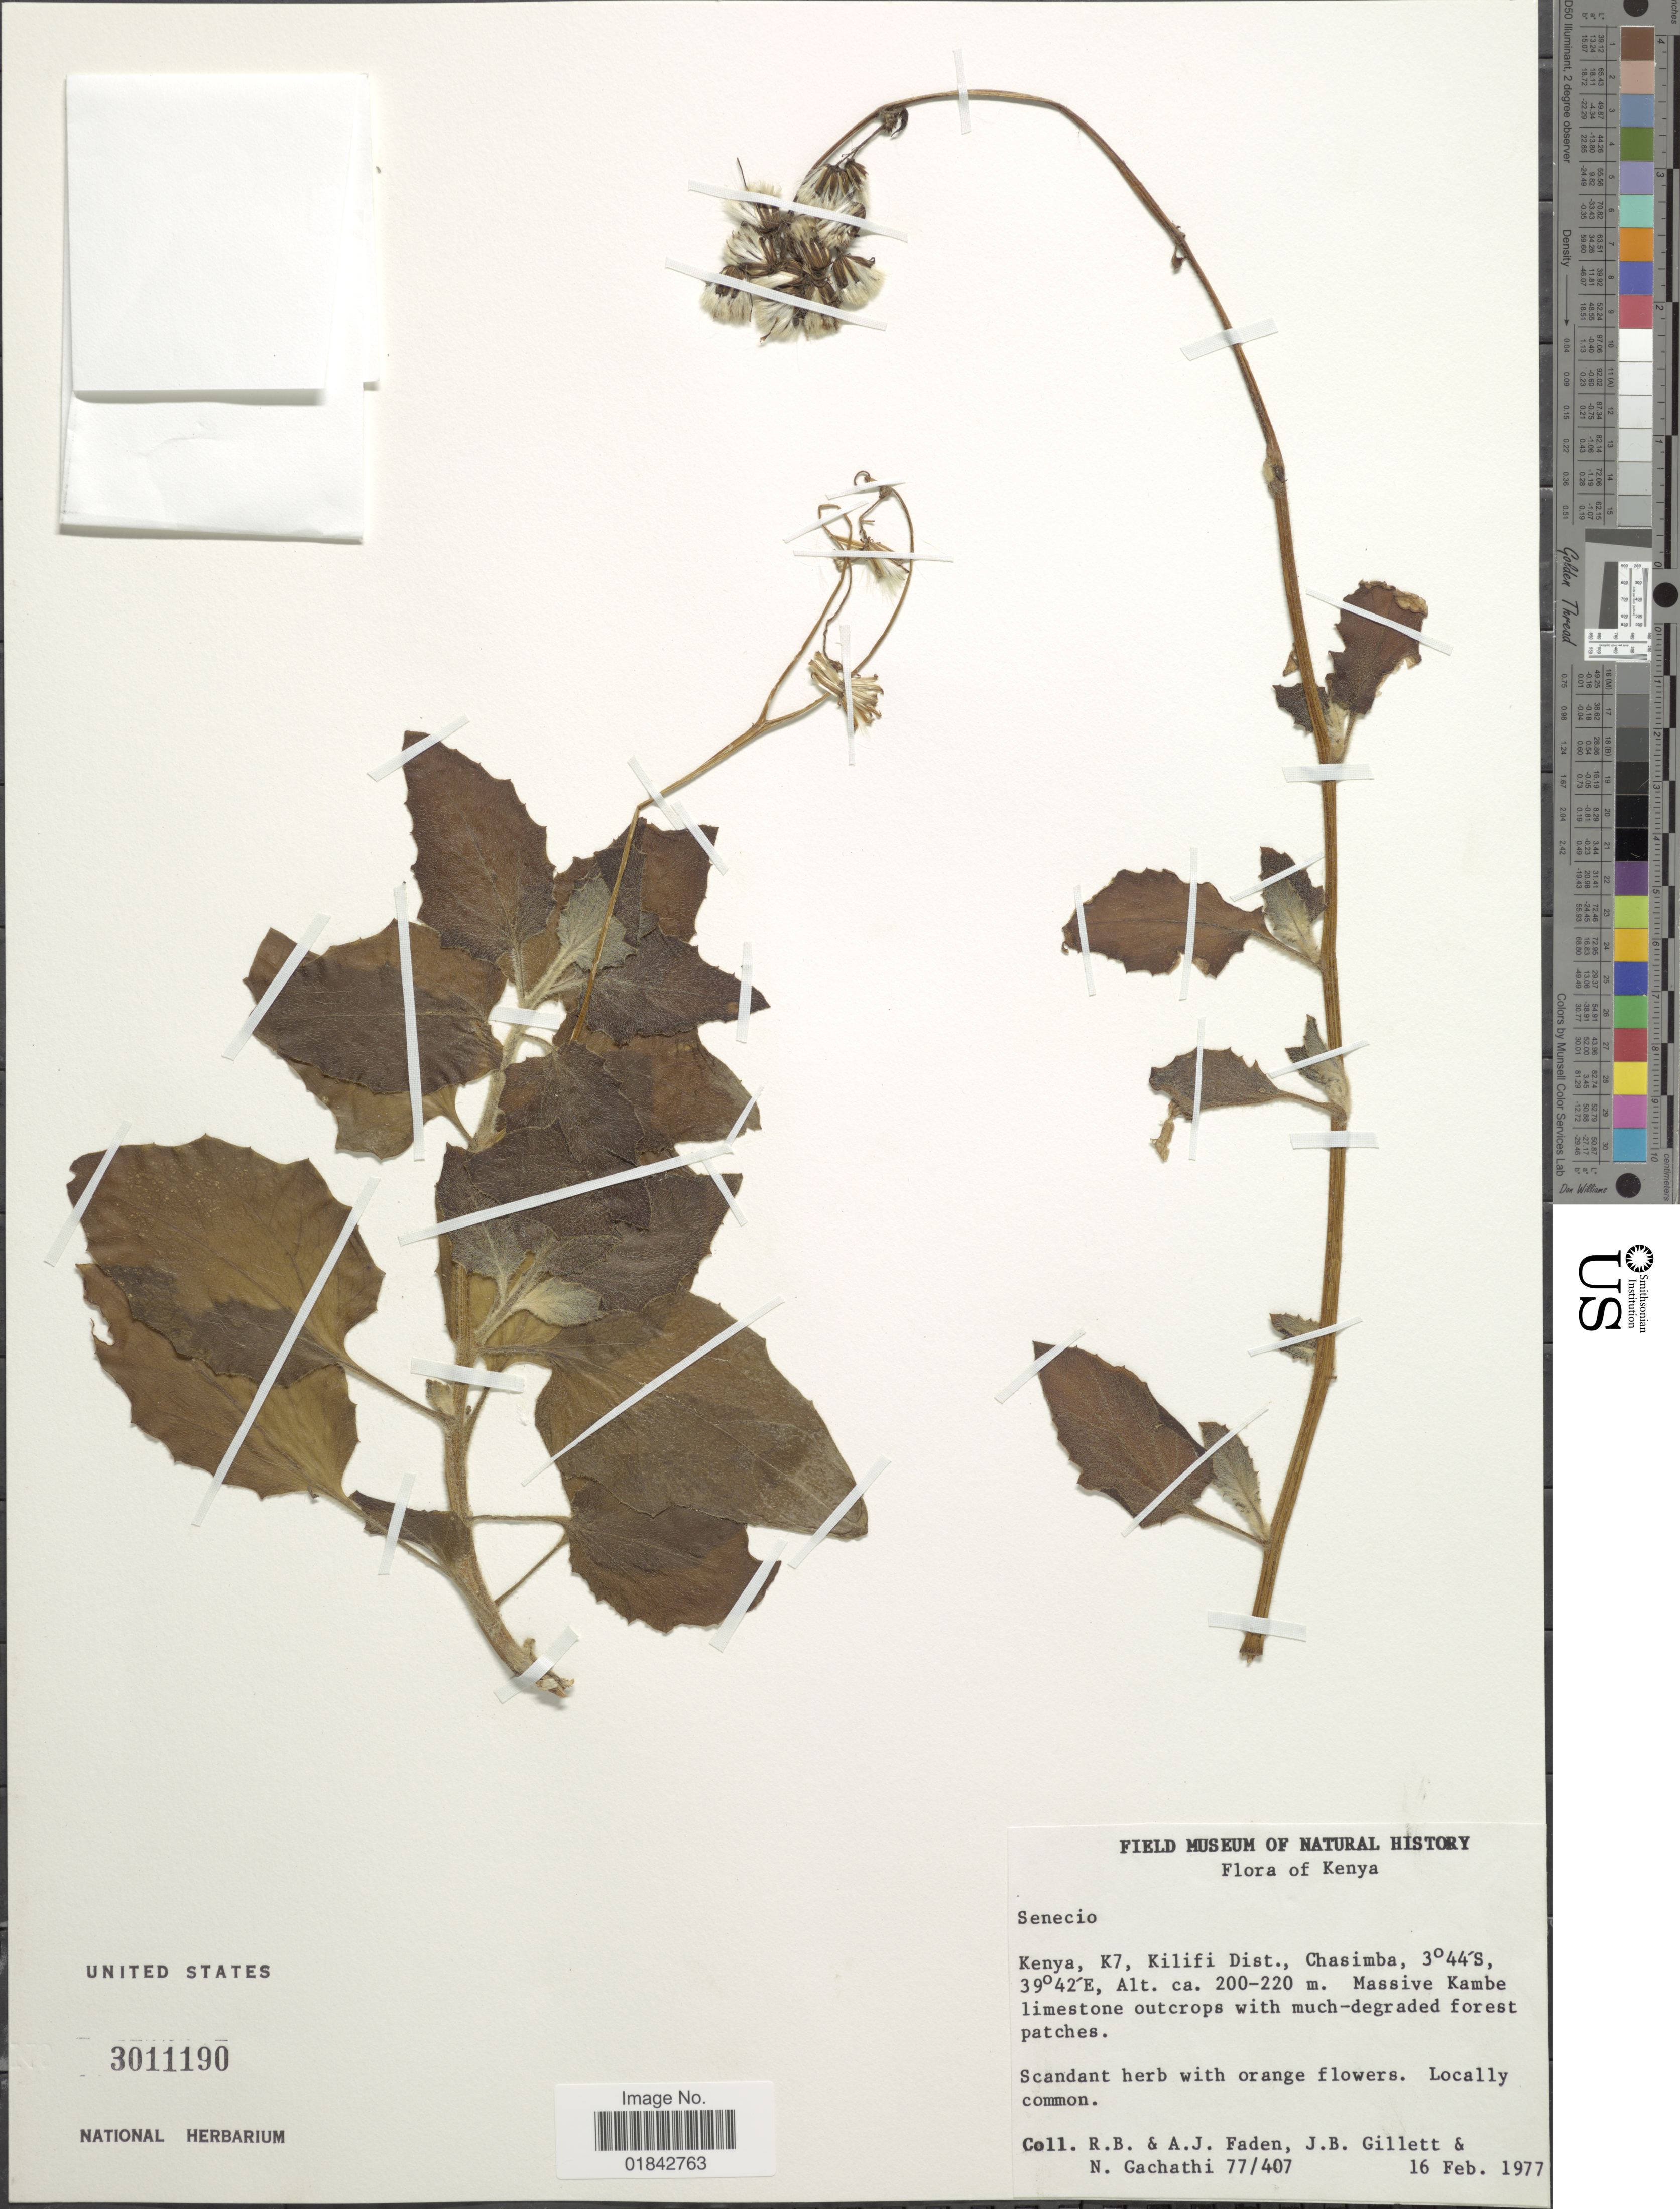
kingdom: Plantae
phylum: Tracheophyta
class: Magnoliopsida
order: Asterales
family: Asteraceae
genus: Senecio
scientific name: Senecio sp.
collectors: R. B. Faden, A. J. Faden, J. B. Gillett & N. Gachathi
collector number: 77/407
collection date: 1977-02-16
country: Kenya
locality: Kenya, K7, Kilifi Dist. Chasimba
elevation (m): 200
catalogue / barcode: US 3011190